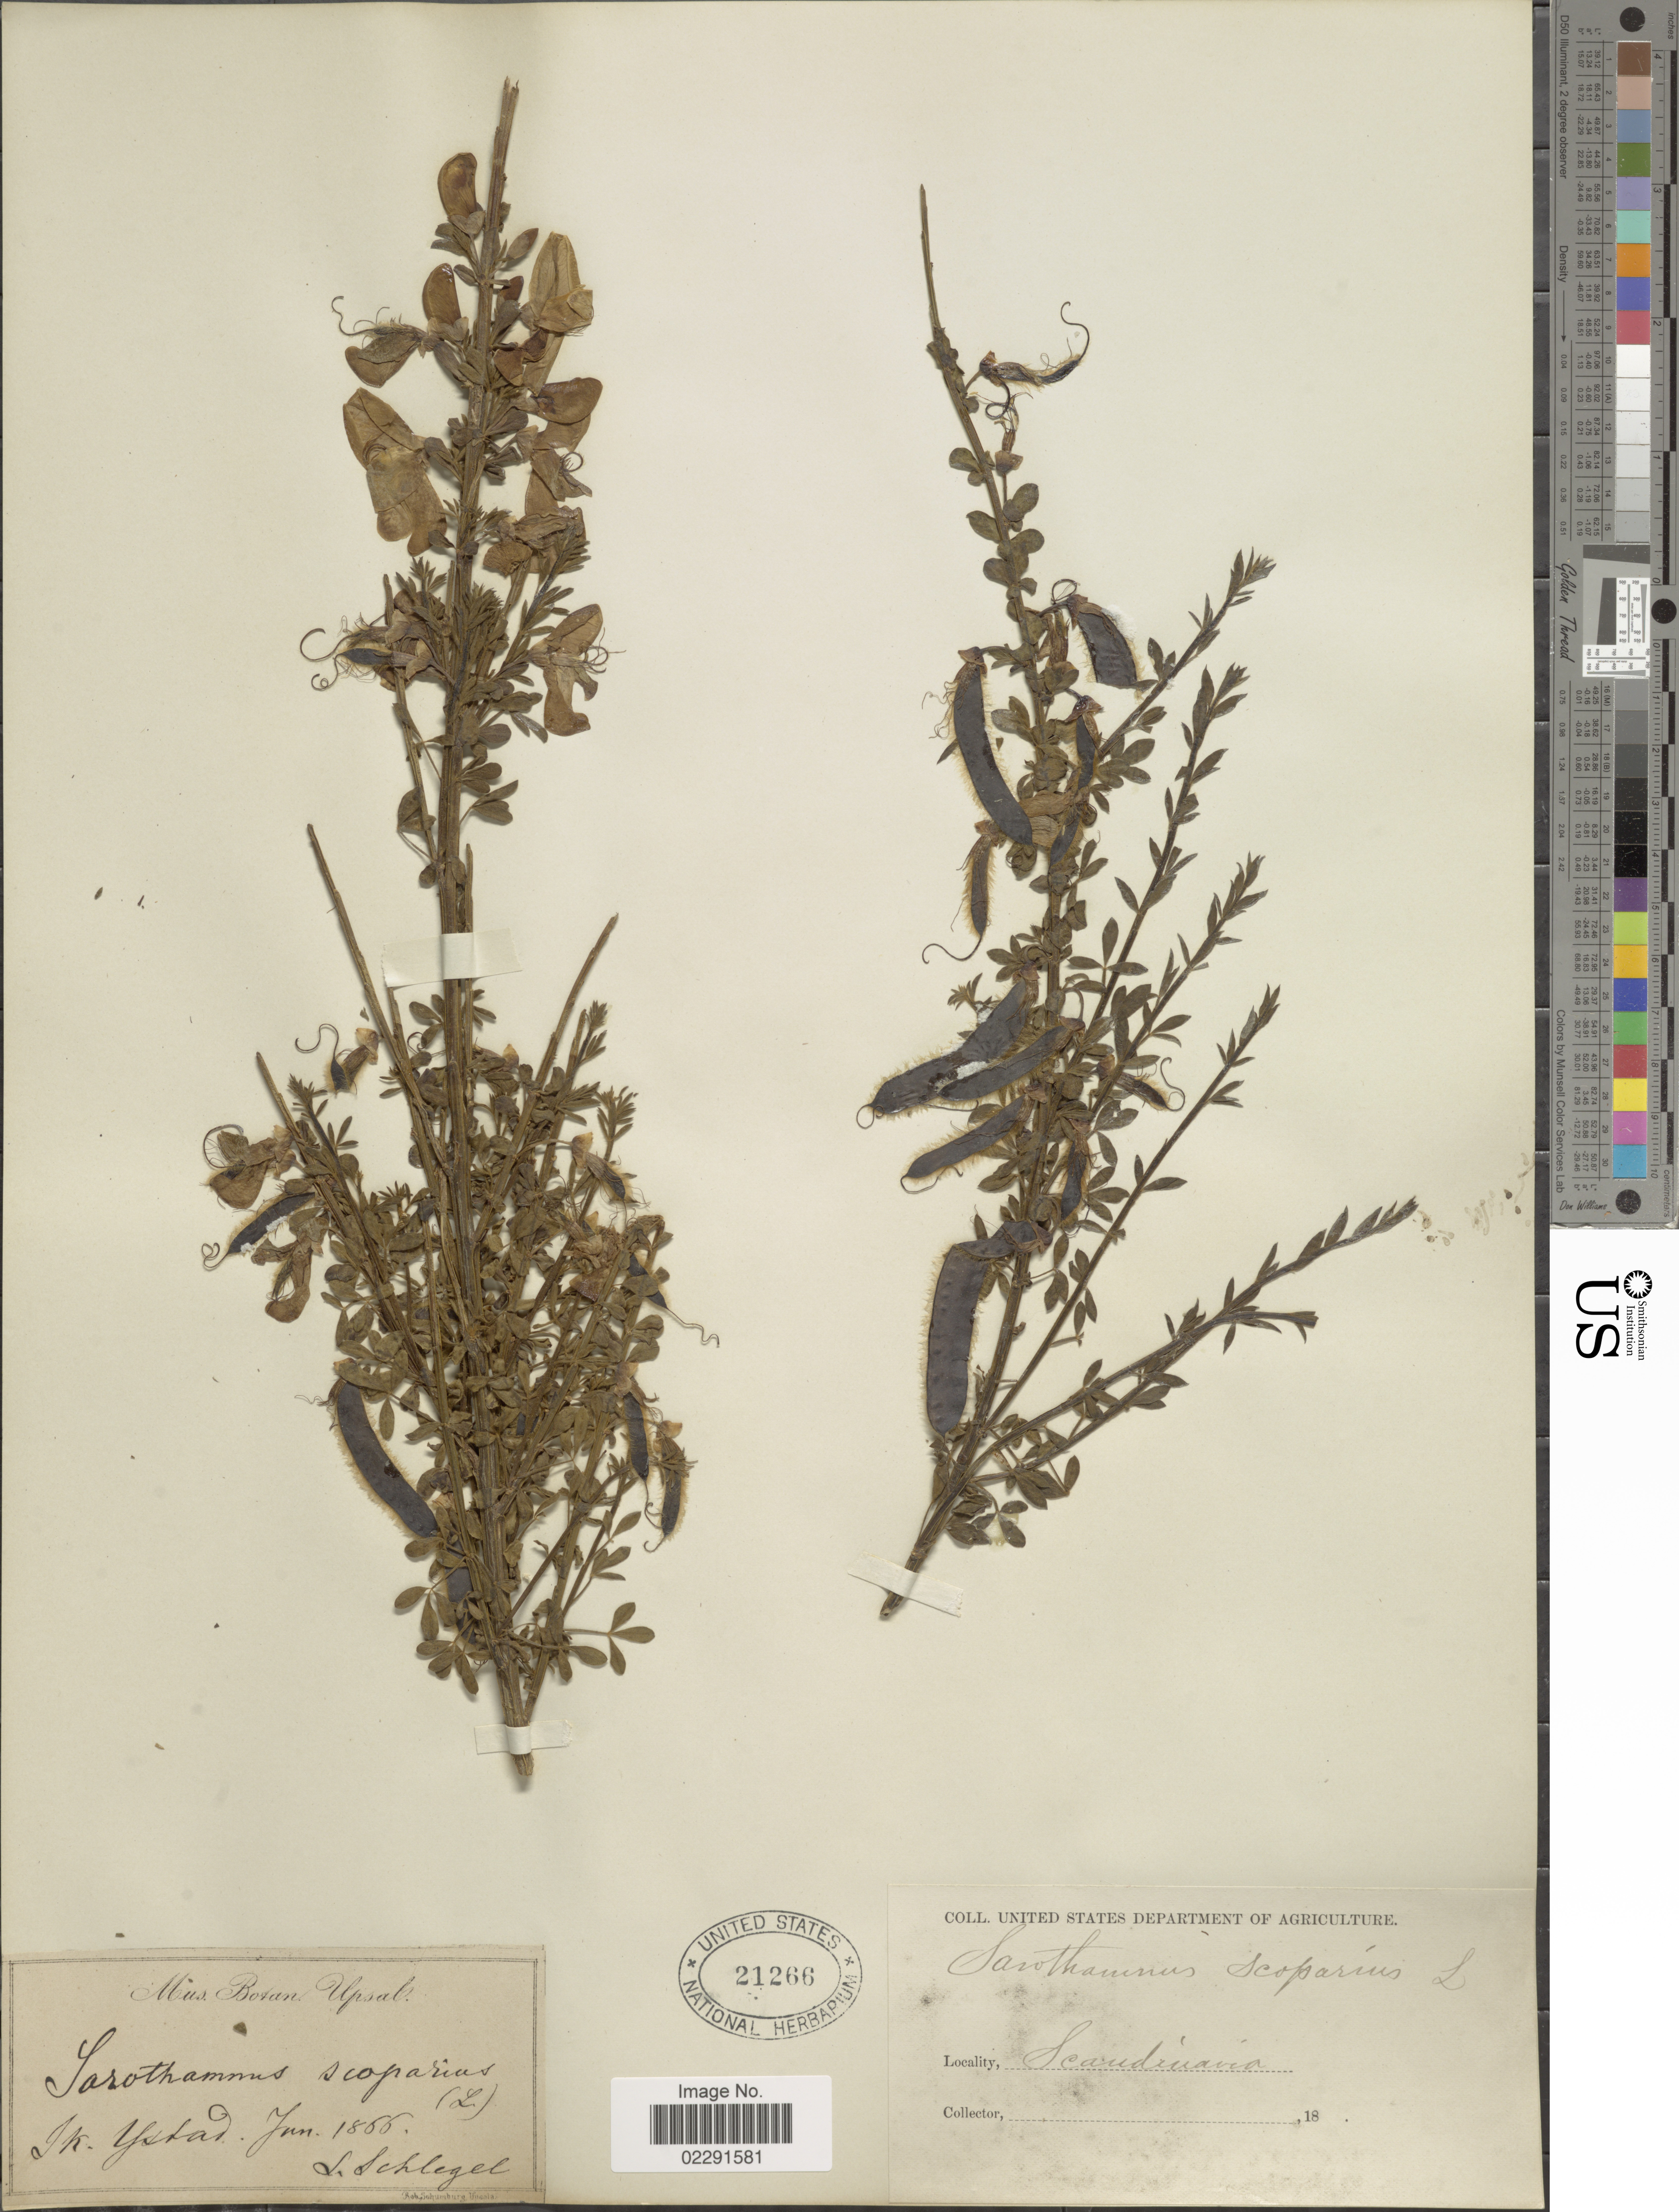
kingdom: Plantae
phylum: Tracheophyta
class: Magnoliopsida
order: Fabales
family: Fabaceae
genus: Cytisus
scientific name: Cytisus scoparius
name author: (L.) Link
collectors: L. Schlegel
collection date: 1855-06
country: Sweden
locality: Scandinavia, Ik. Ystad. [interpreted]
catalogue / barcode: US 21266